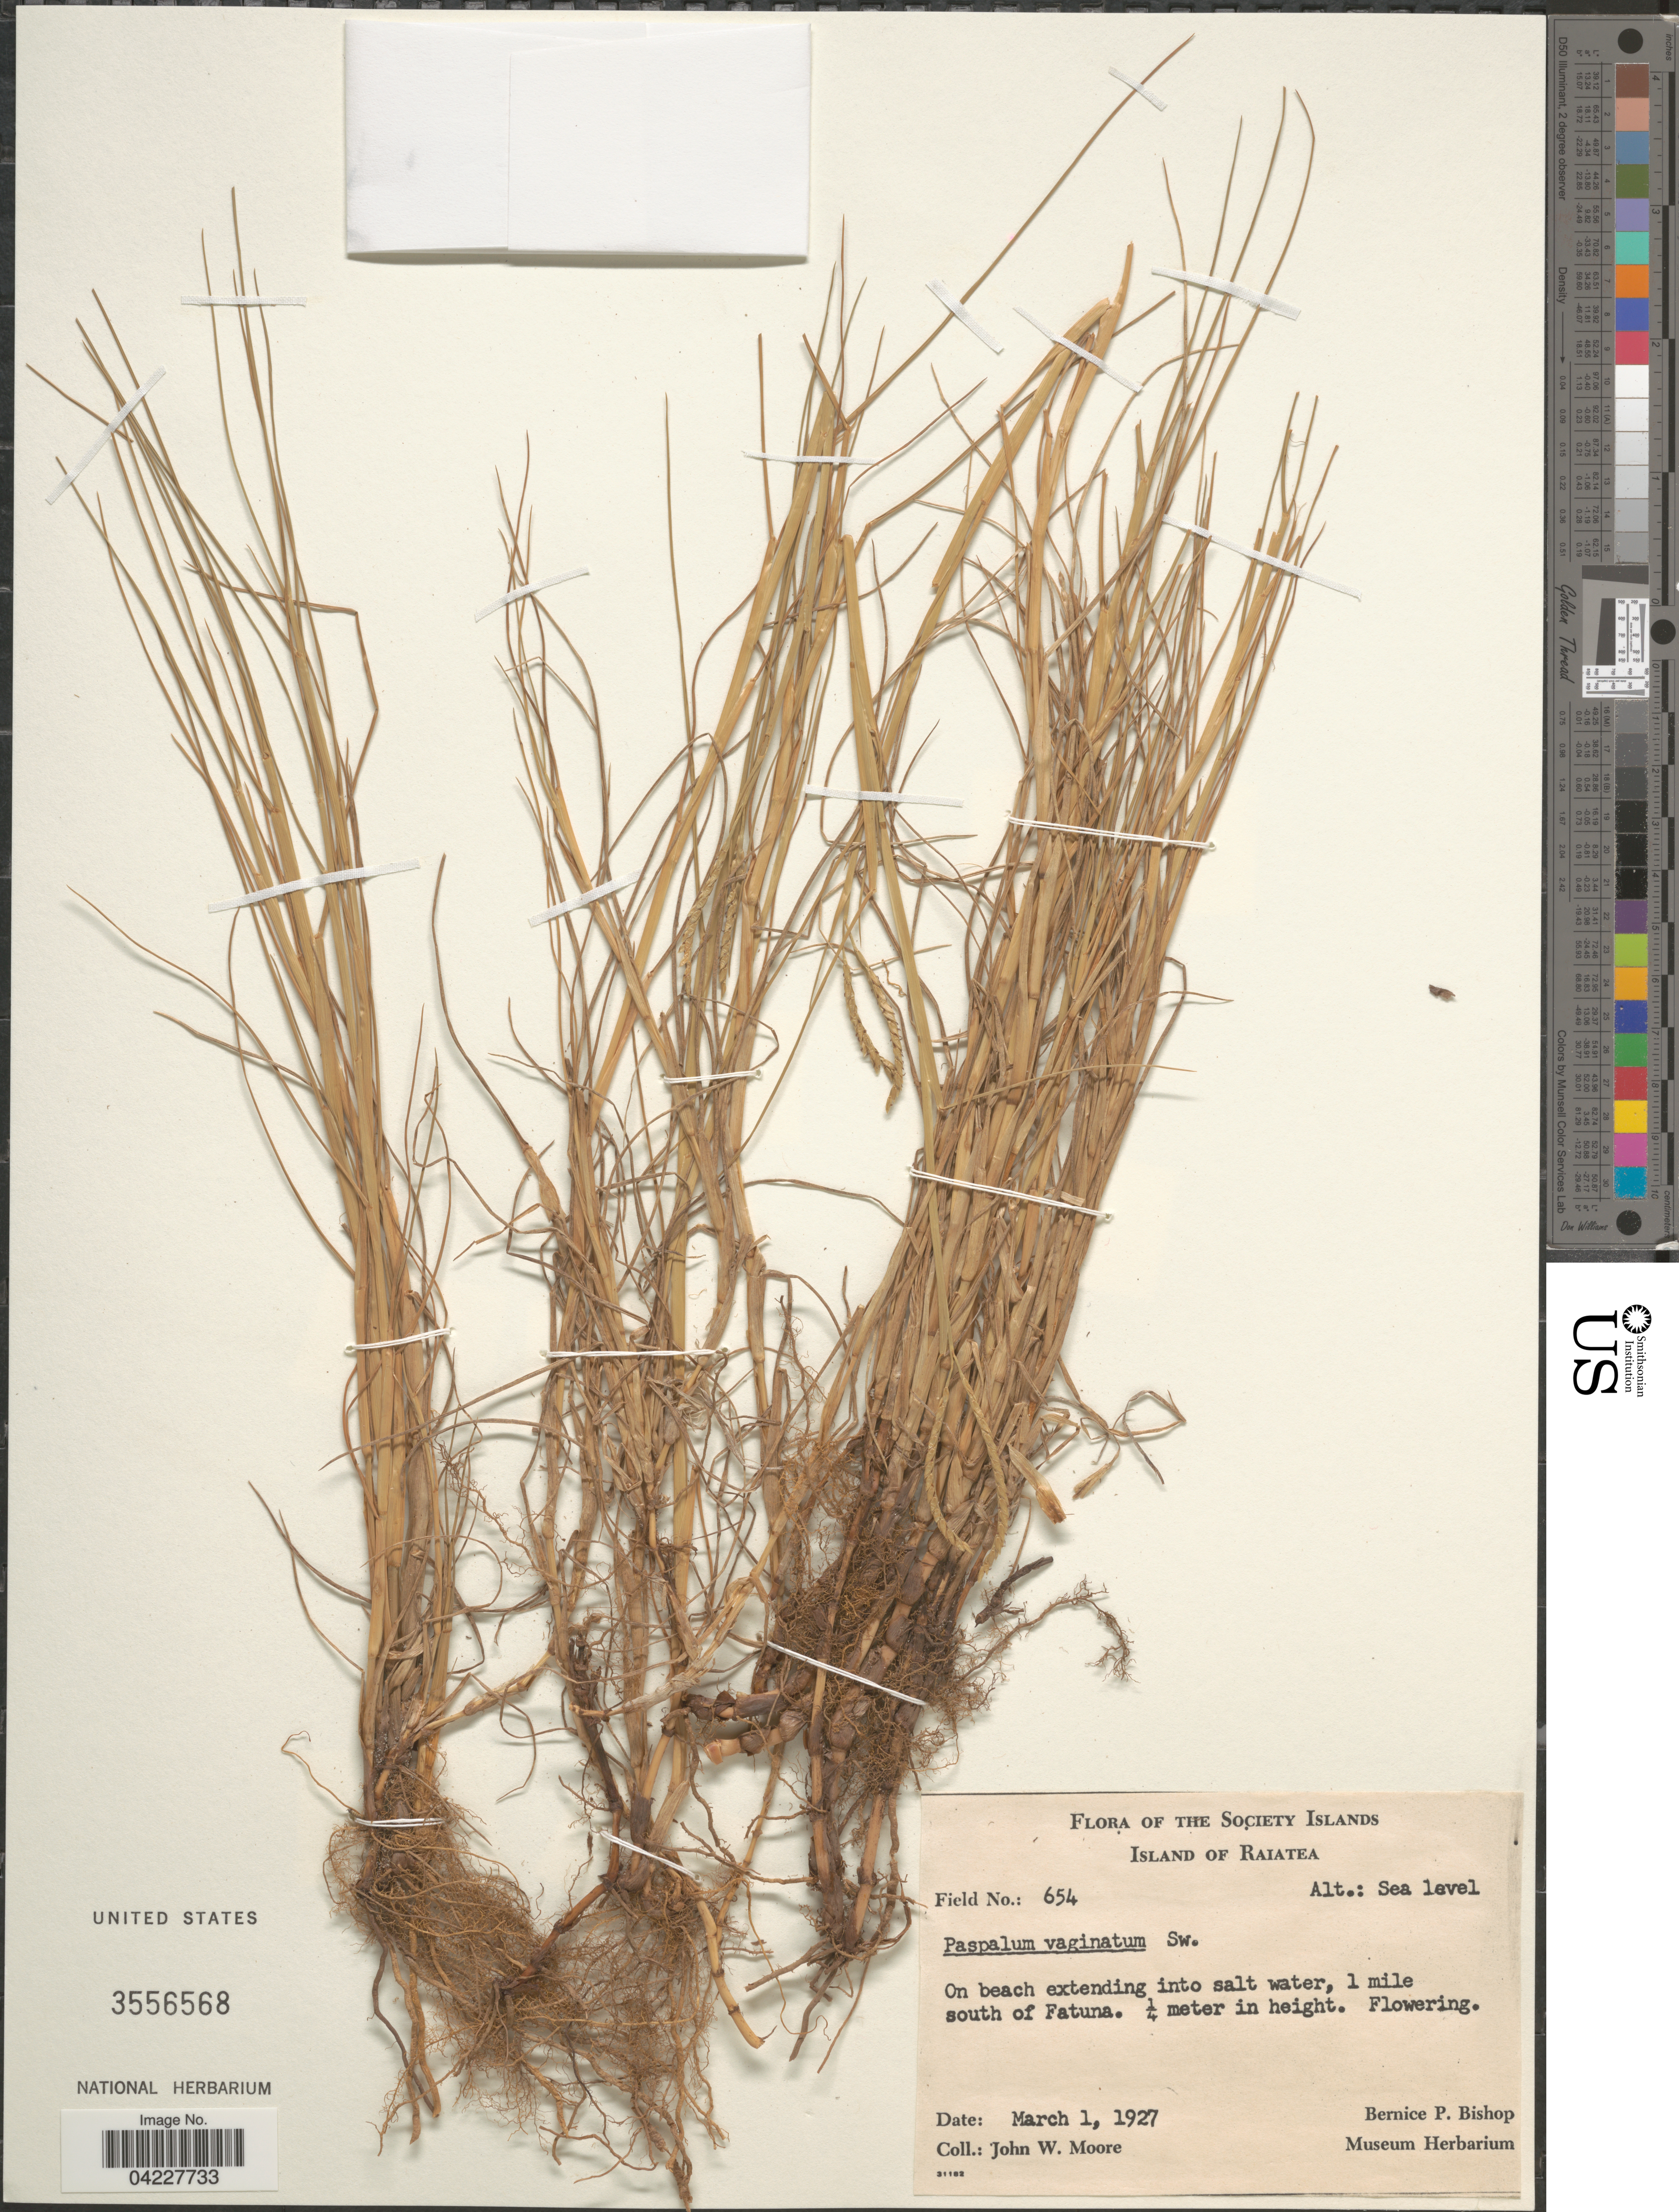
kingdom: Plantae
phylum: Tracheophyta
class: Liliopsida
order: Poales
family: Poaceae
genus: Paspalum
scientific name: Paspalum vaginatum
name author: Sw.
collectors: J. Moore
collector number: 654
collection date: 1927-03-01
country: French Polynesia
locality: The Society Islands. Island Of Raiatea. On beach extending into salt water, 1 mile south of Fatuna.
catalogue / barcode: US 3556568